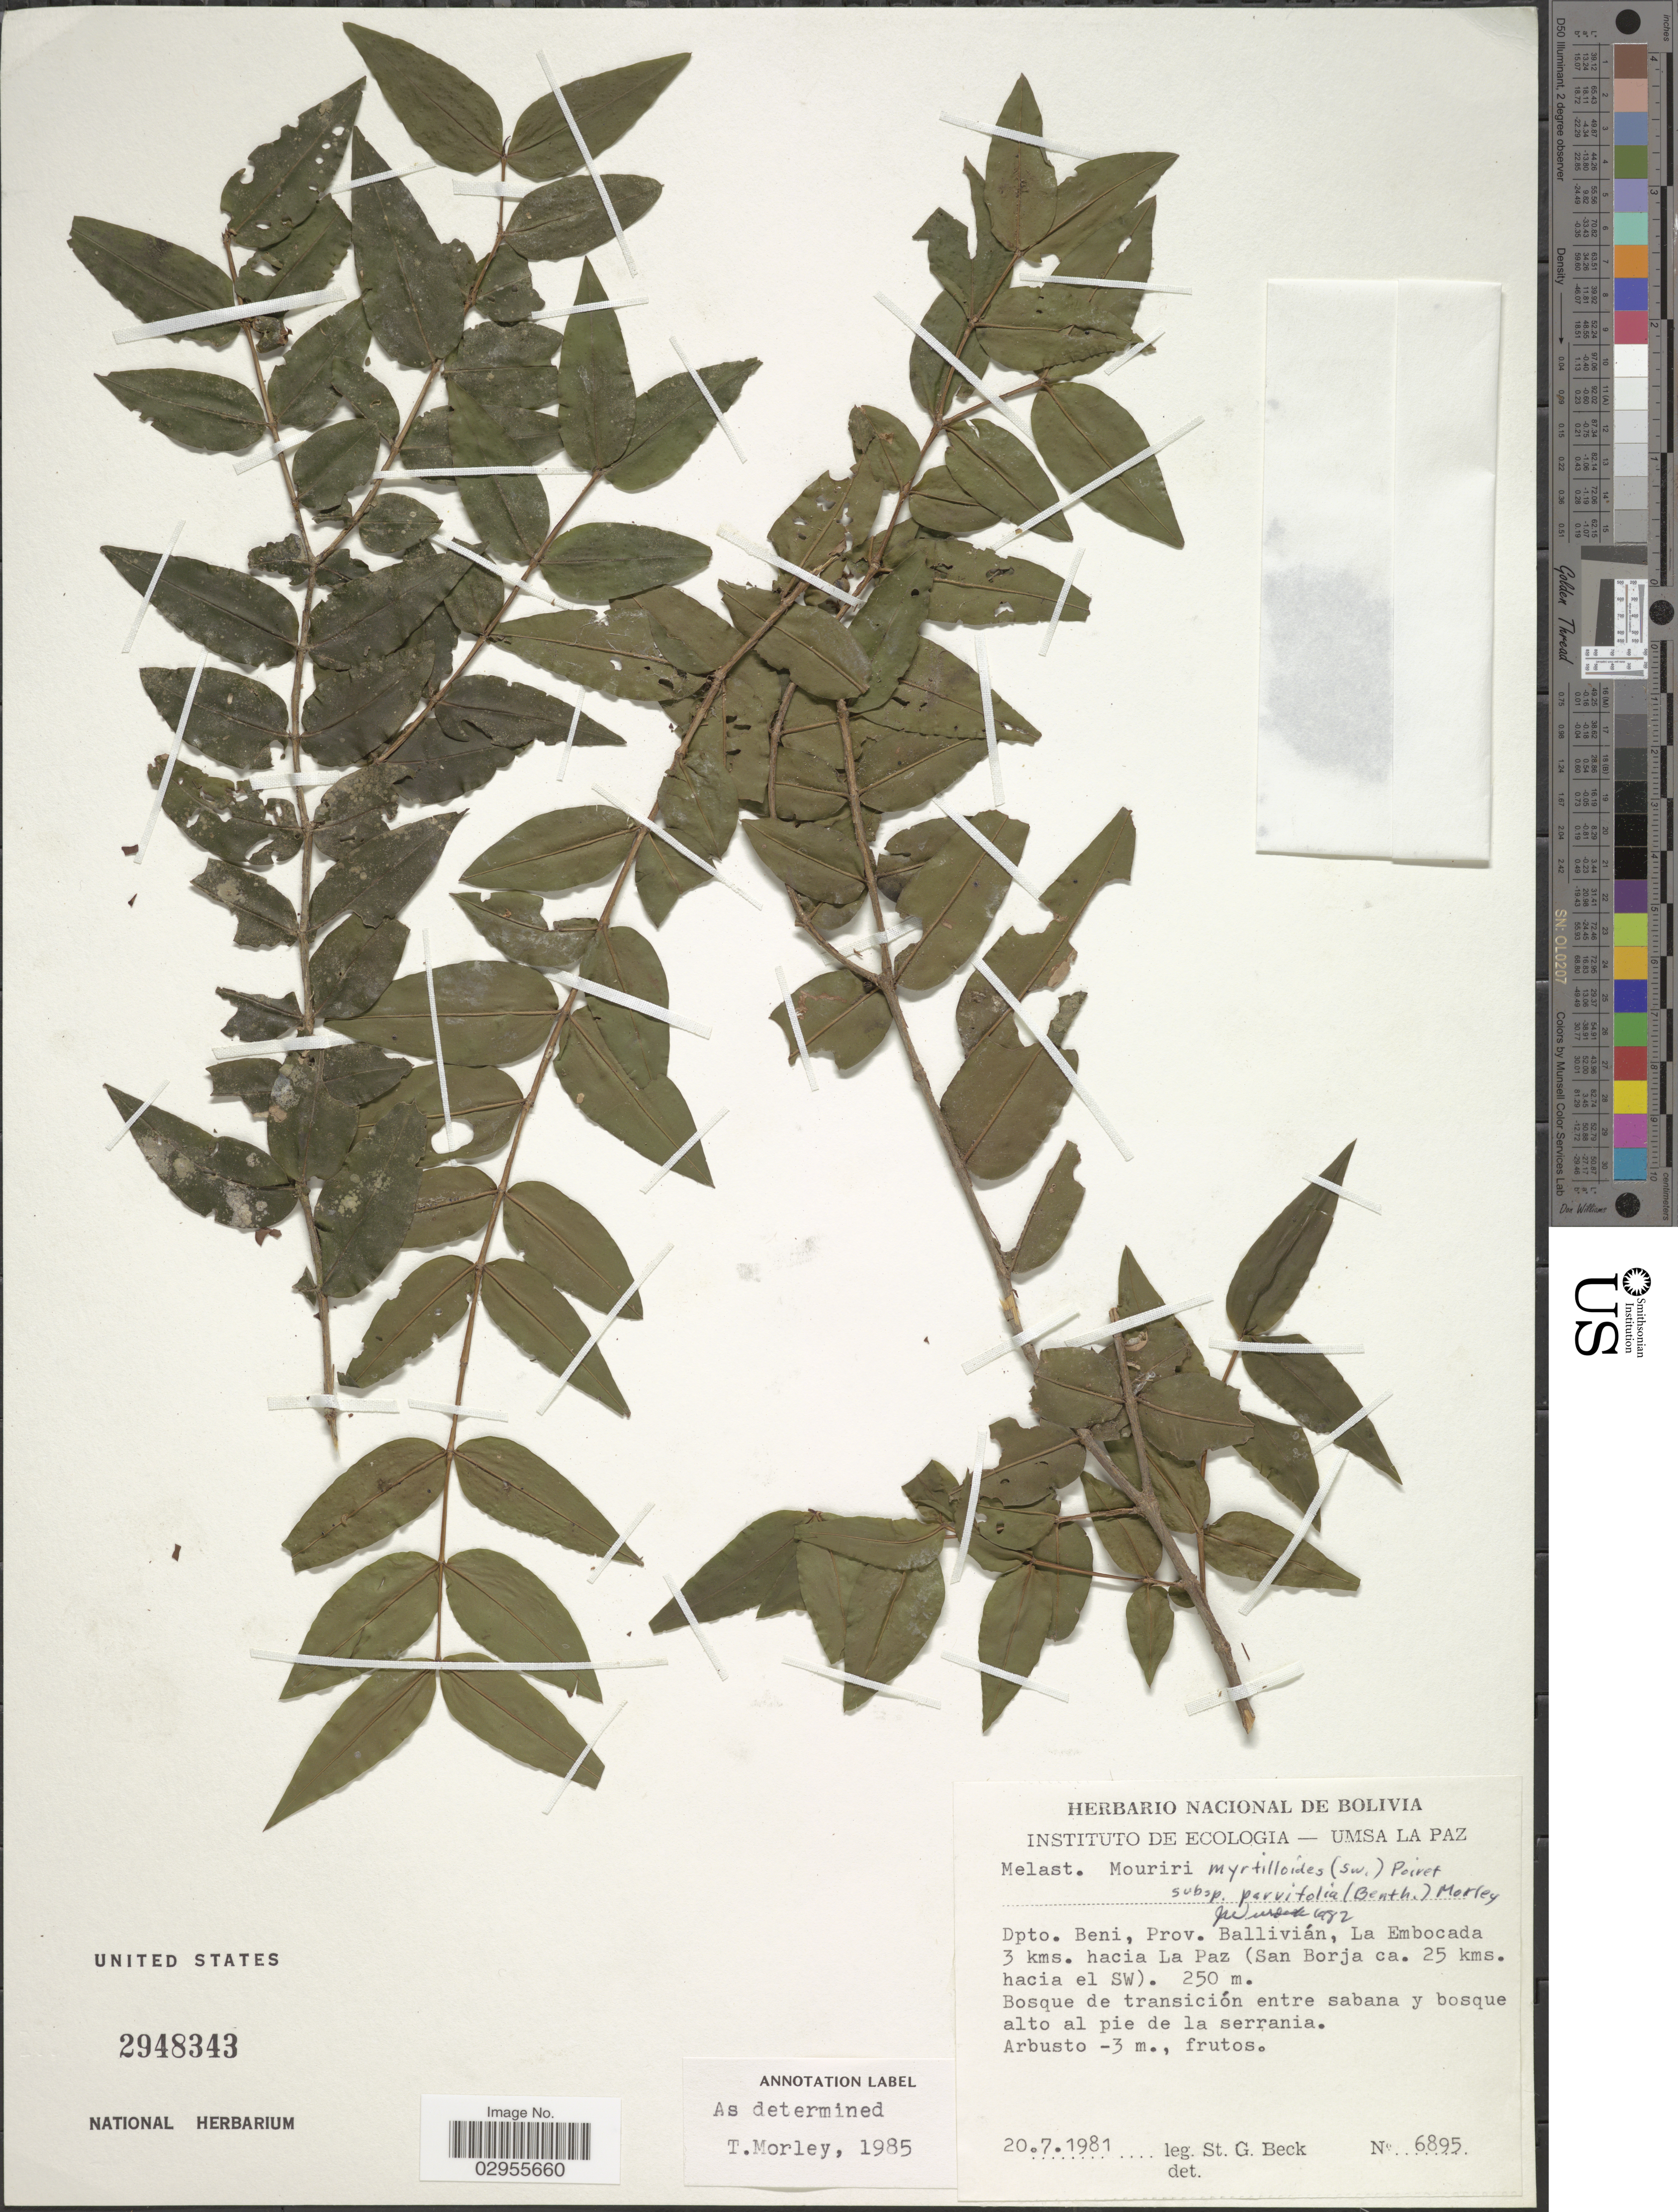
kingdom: Plantae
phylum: Tracheophyta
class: Magnoliopsida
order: Myrtales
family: Melastomataceae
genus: Mouriri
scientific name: Mouriri myrtilloides subsp. parvifolia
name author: (Benth.) Morley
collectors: S. G. Beck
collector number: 6895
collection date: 1981-07-20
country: Bolivia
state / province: Beni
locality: Dpto. Beni, Prov. Ballivián, La Embocada, 3 kms. hacia La Paz (San Borja ca. 25 kms. hacia el SW).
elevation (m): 250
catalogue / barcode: US 2948343